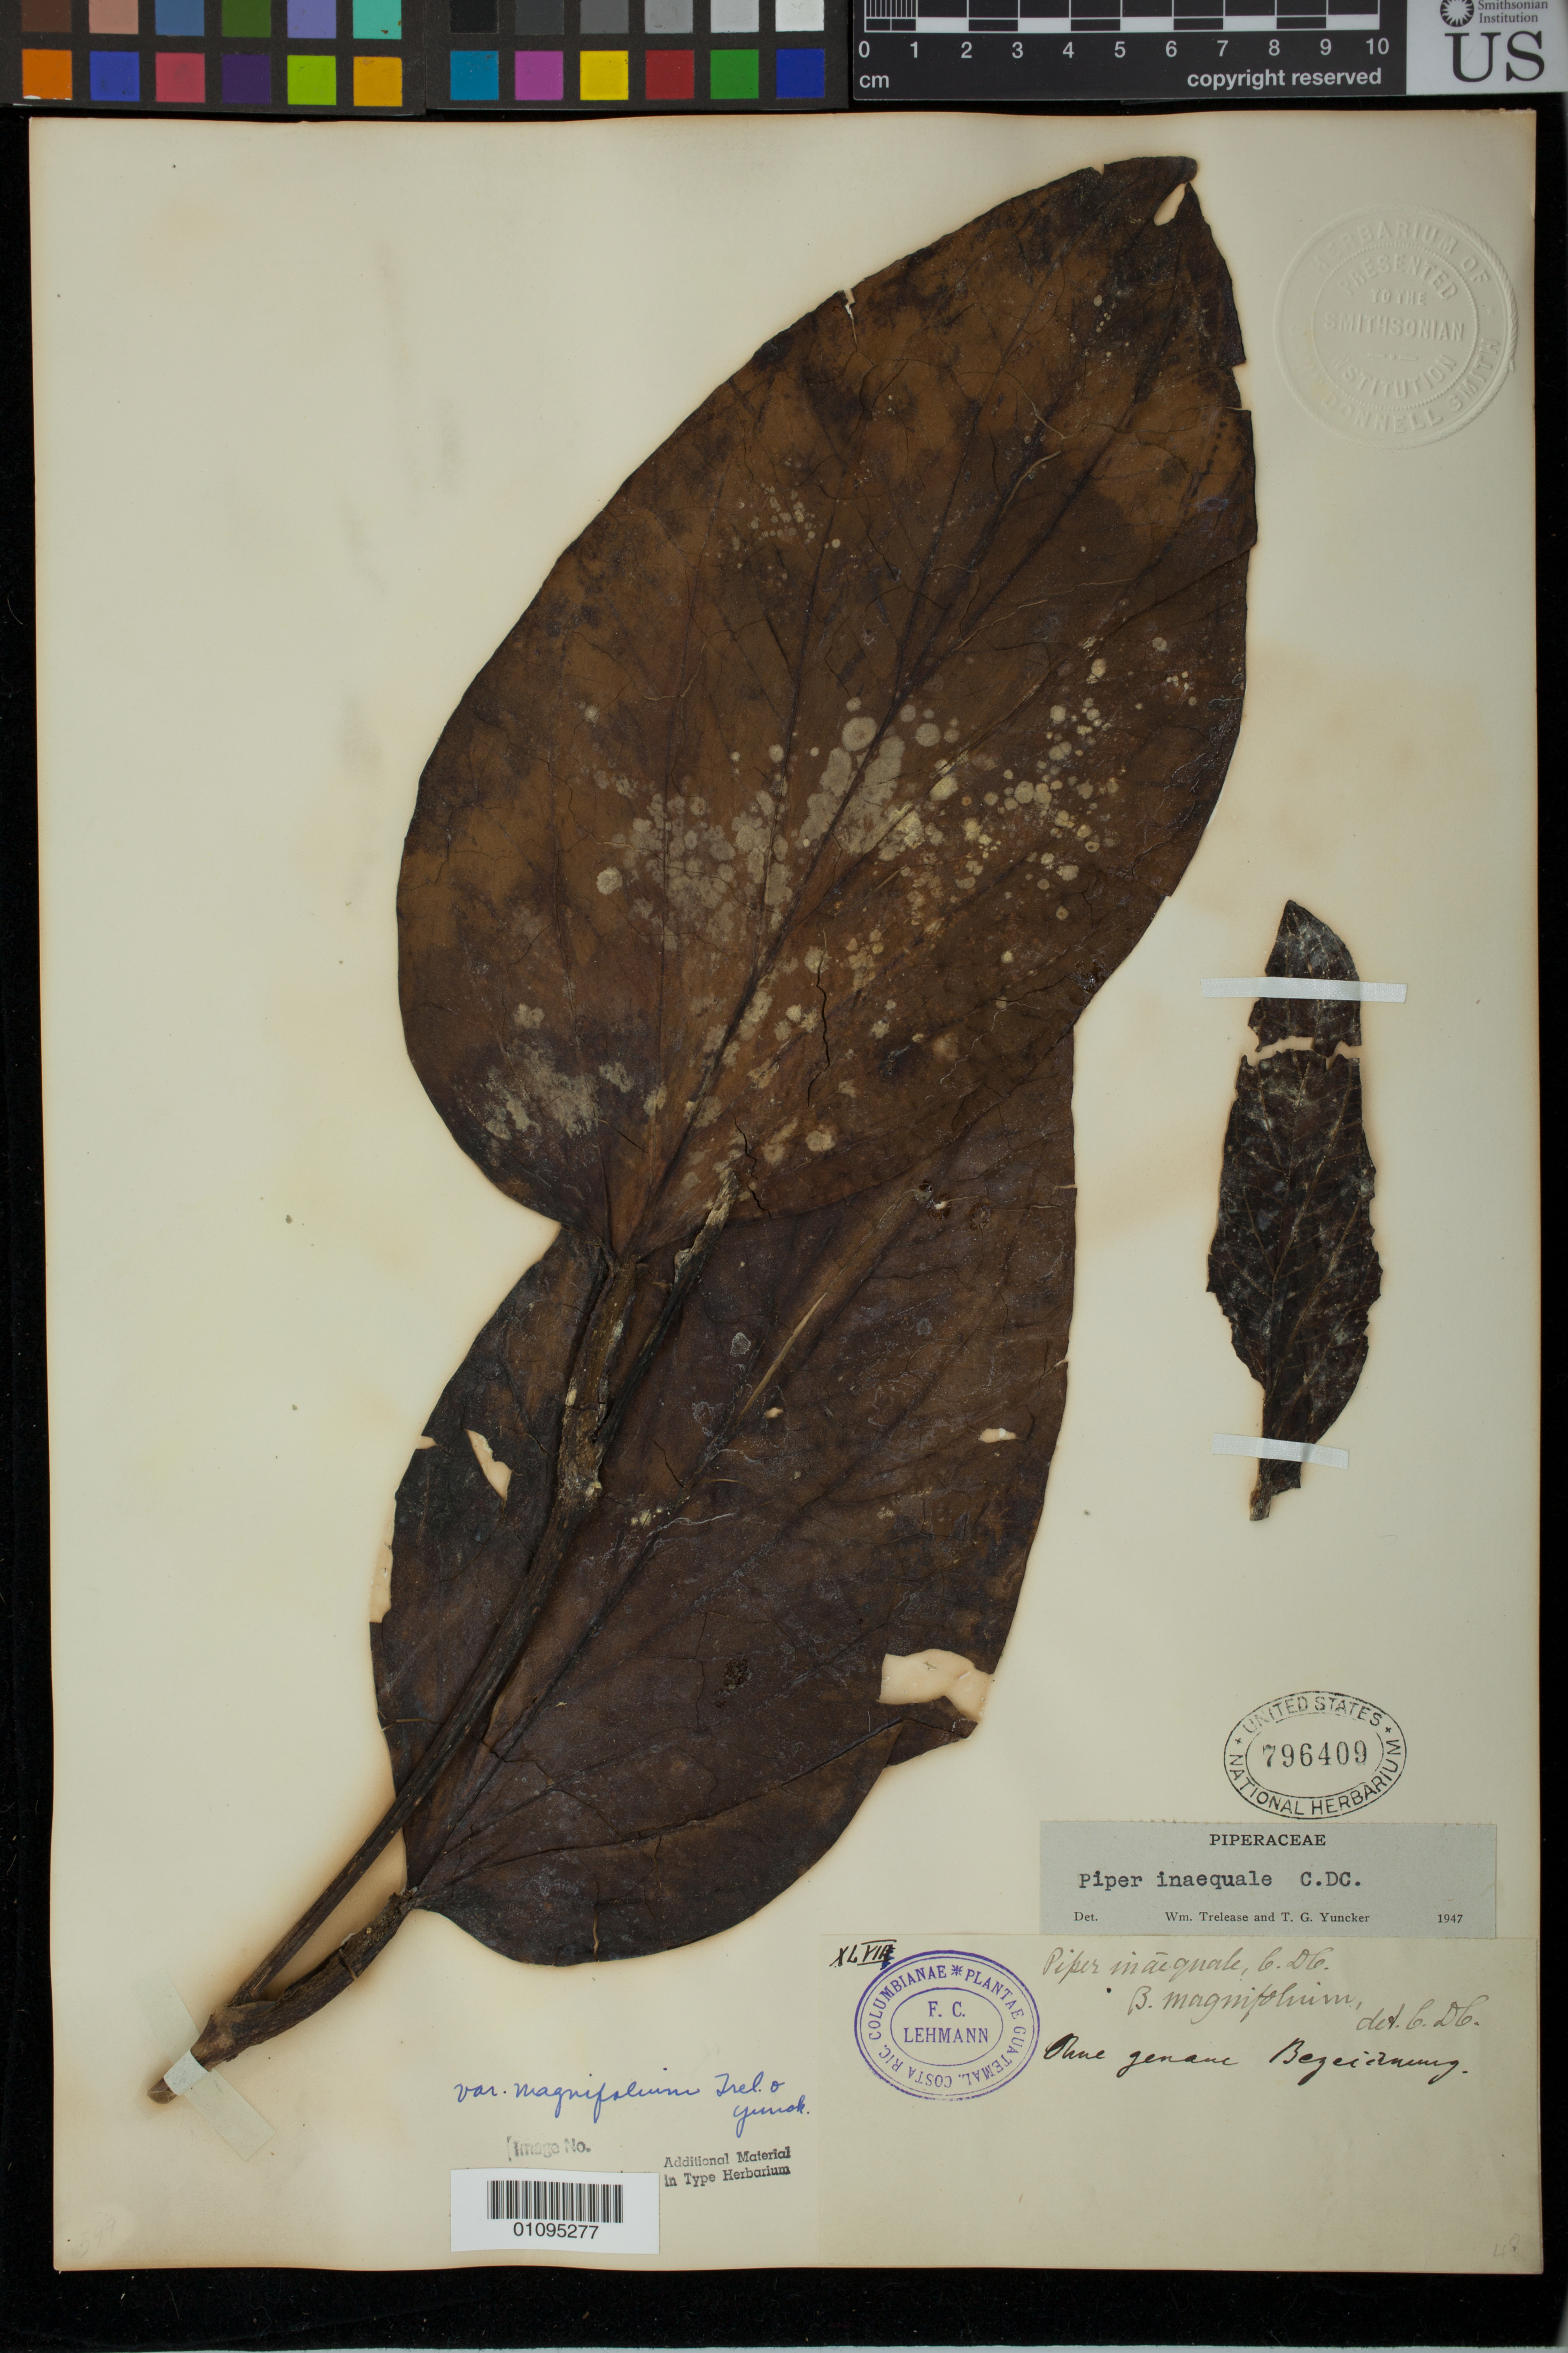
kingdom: Plantae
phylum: Tracheophyta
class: Magnoliopsida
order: Piperales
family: Piperaceae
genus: Piper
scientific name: Piper inaequale var. magnifolium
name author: Trel. & Yunck.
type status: Isotype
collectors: F. C. Lehmann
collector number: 47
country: Colombia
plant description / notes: Could not read handwriting- possible locality.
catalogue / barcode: US 796409